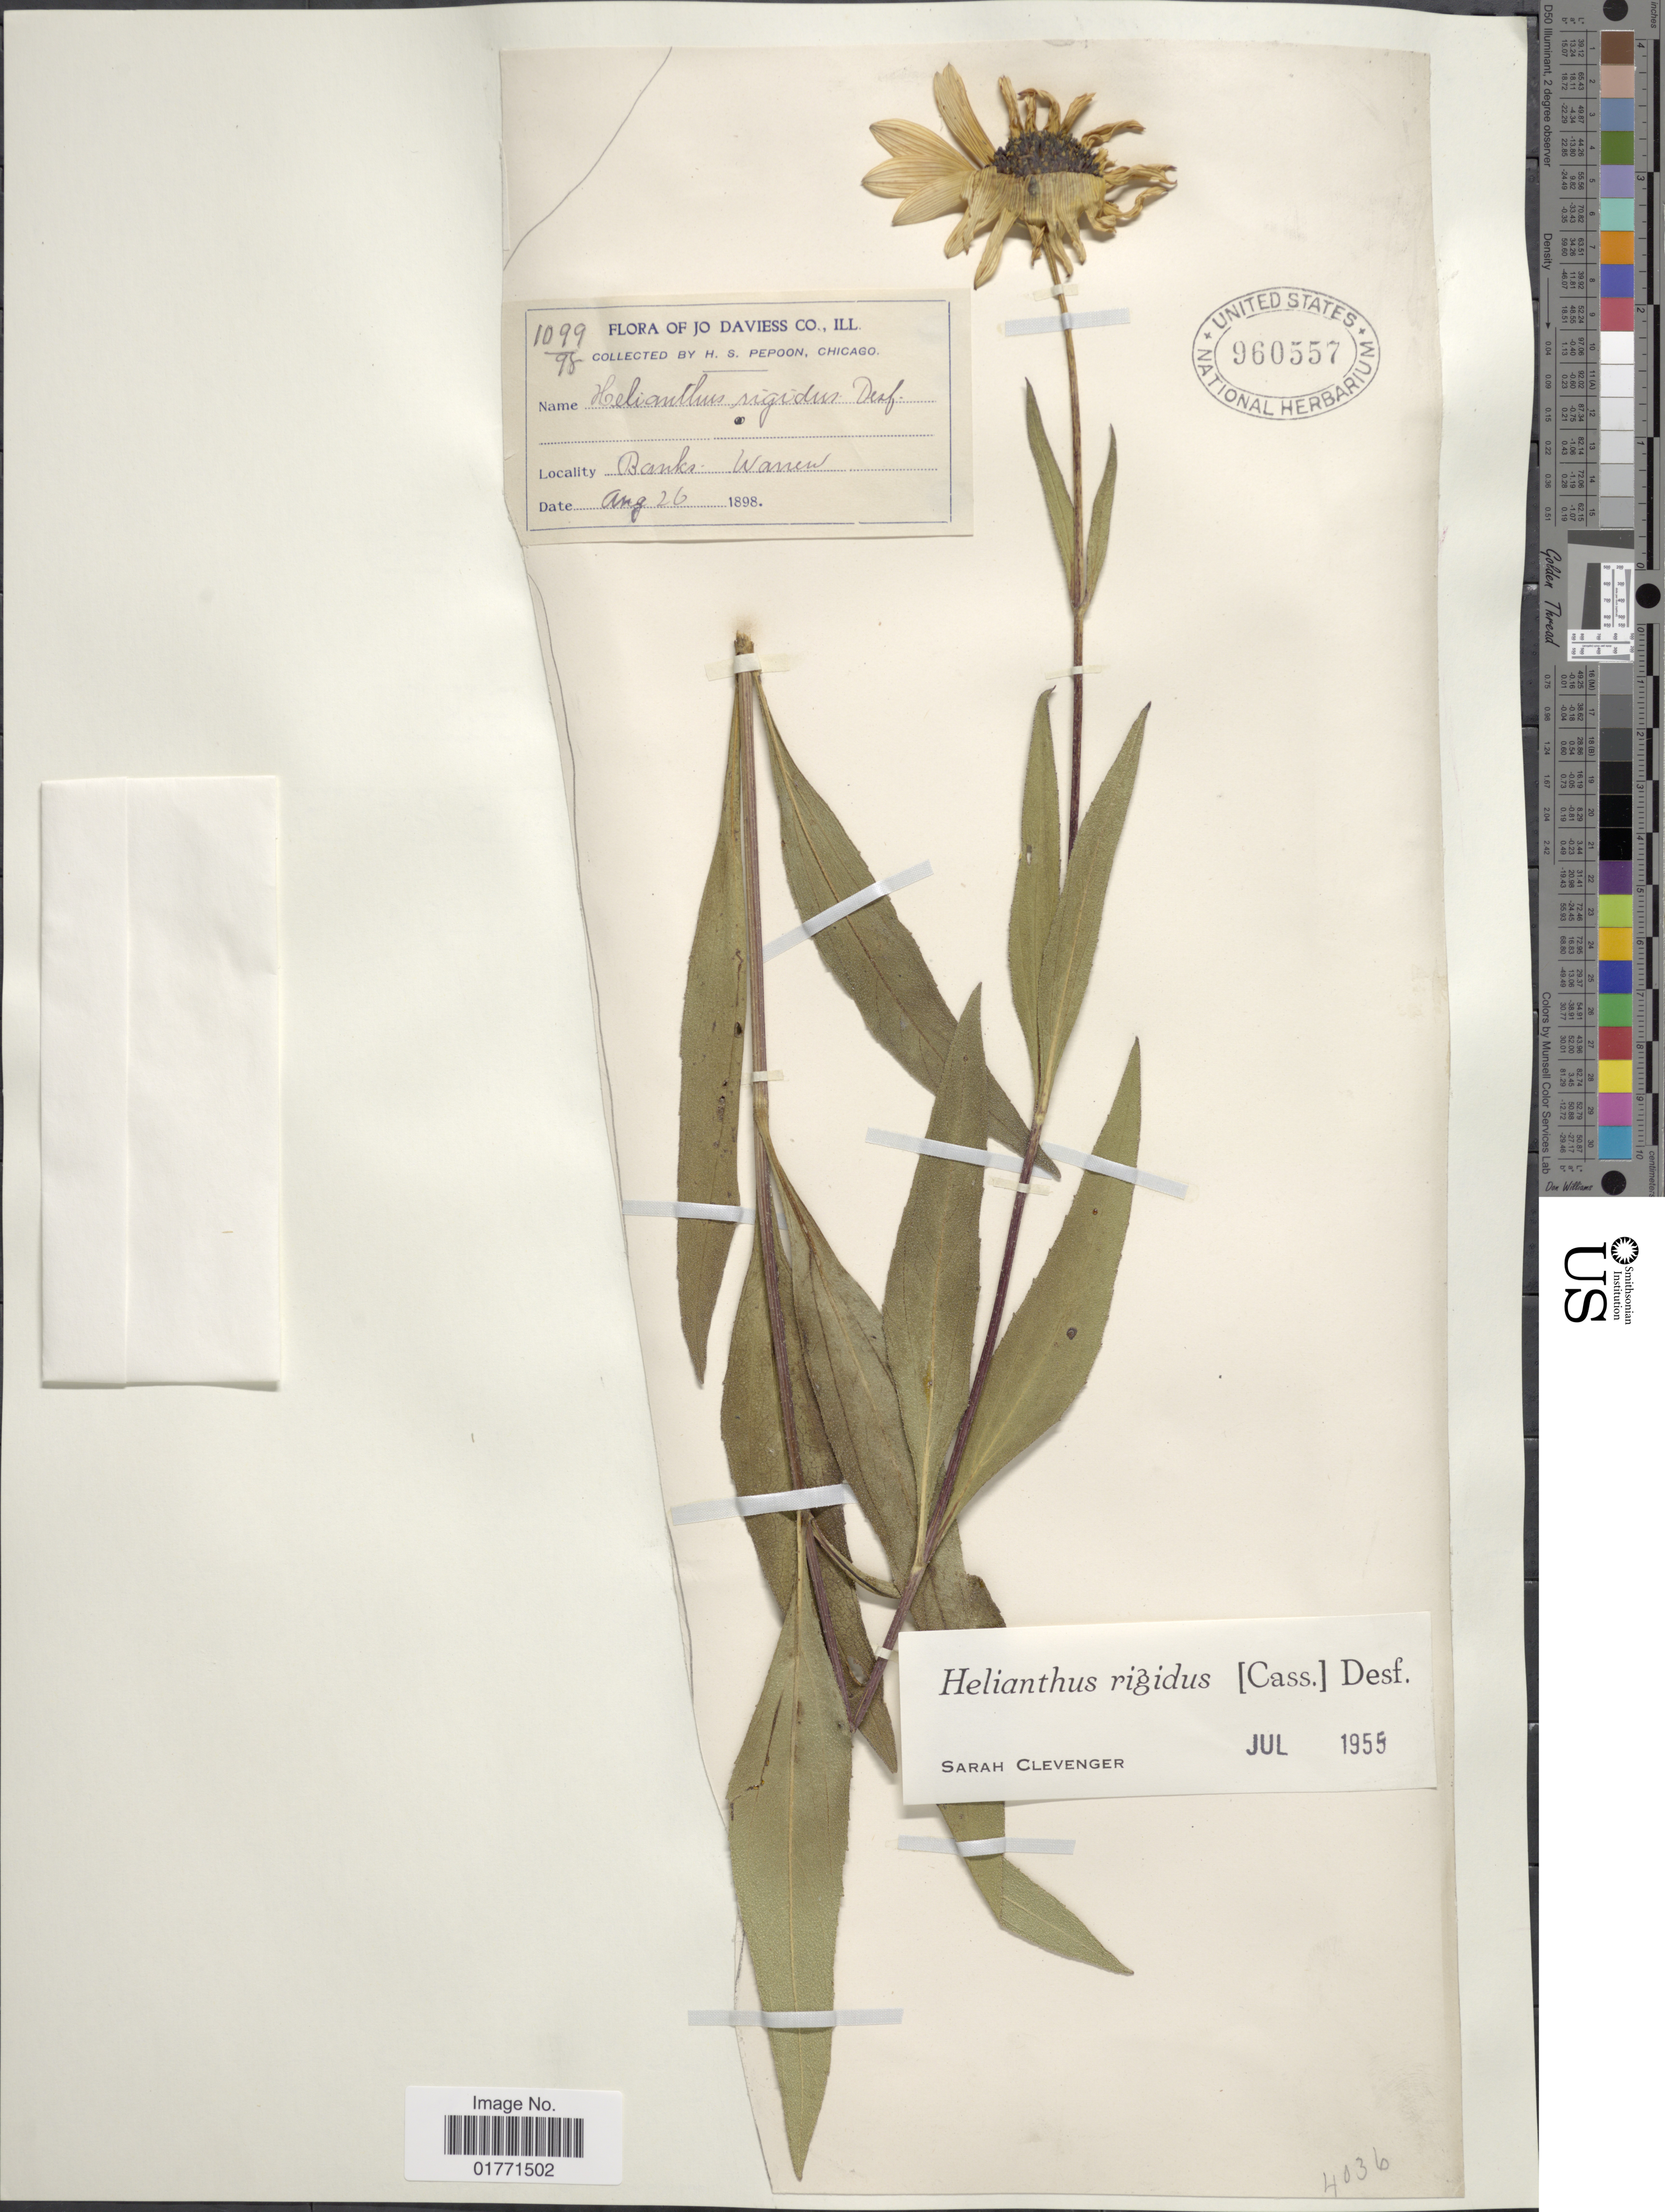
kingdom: Plantae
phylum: Tracheophyta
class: Magnoliopsida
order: Asterales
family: Asteraceae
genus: Helianthus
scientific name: Helianthus rigidus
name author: (Cass.) Desf.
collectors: H. Pepoon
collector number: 1099/98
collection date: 1898-08-26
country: United States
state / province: Illinois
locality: Jo Davies Co., Ill. Banks, Warner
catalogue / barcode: US 960557